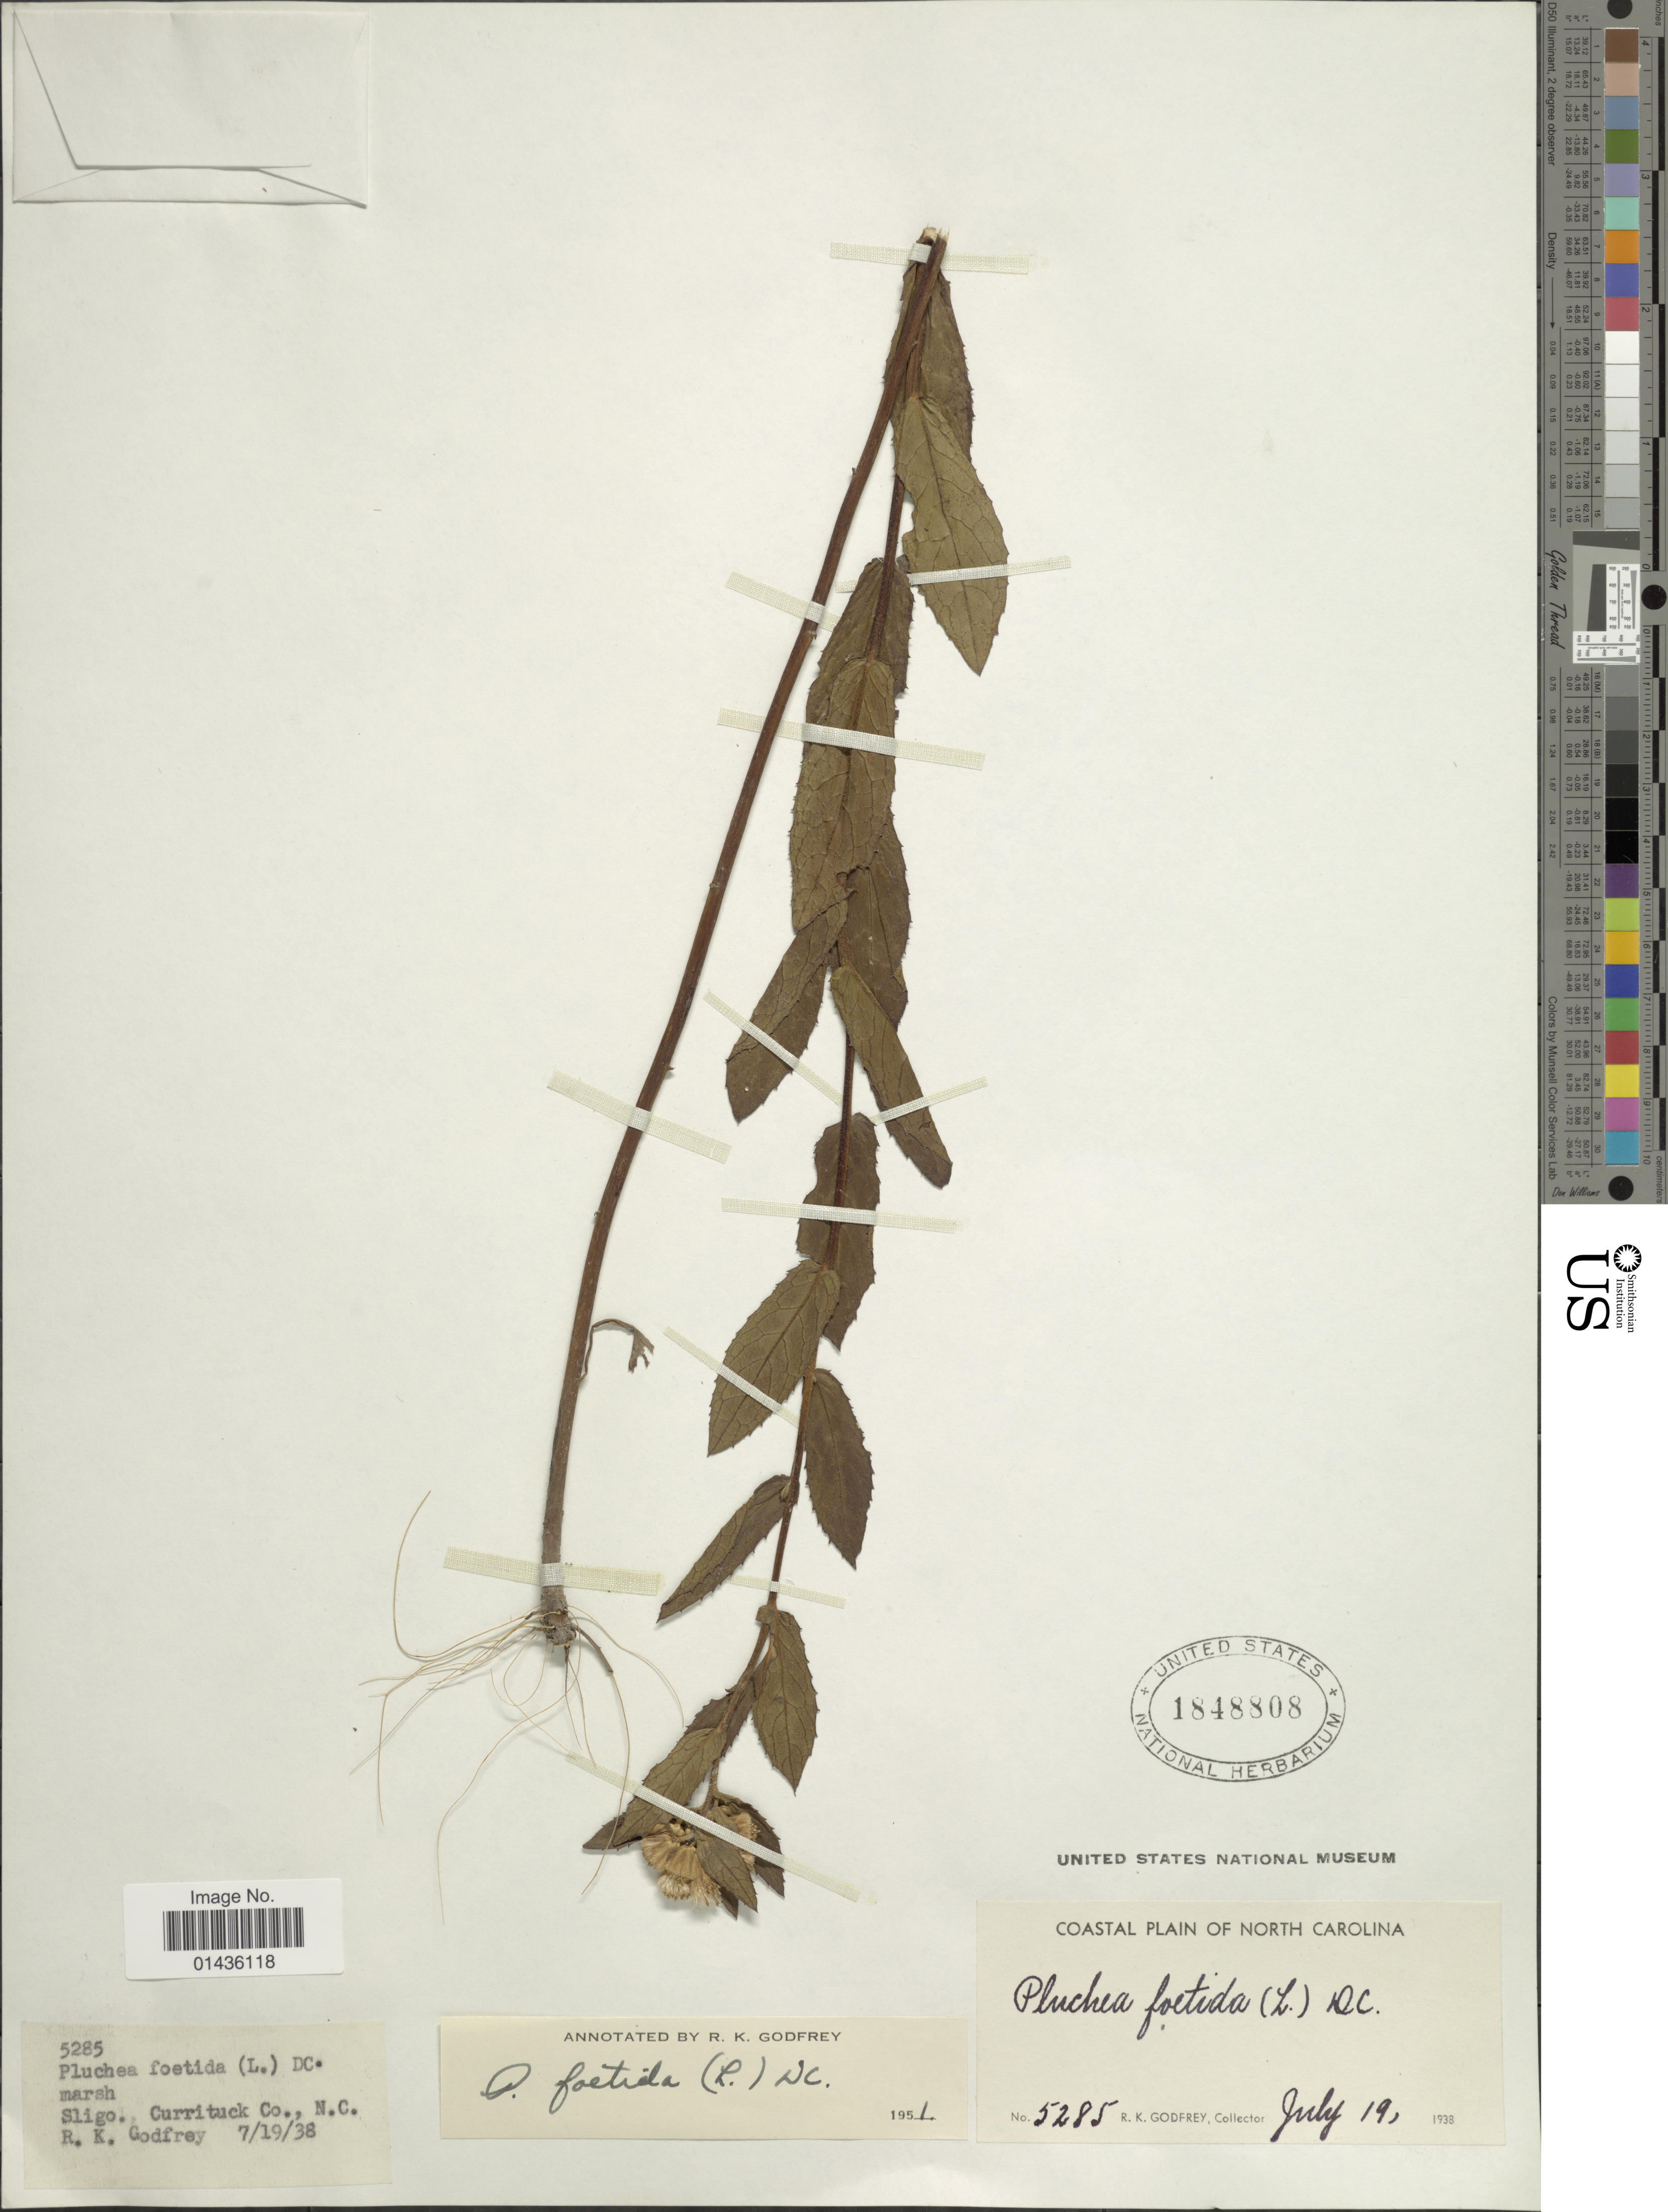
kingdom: Plantae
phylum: Tracheophyta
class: Magnoliopsida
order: Asterales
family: Asteraceae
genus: Pluchea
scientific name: Pluchea foetida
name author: (L.) DC.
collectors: R. K. Godfrey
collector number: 5285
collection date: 1938-07-19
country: United States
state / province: North Carolina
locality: Sligo. Currituck Co., N. C.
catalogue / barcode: US 1848808